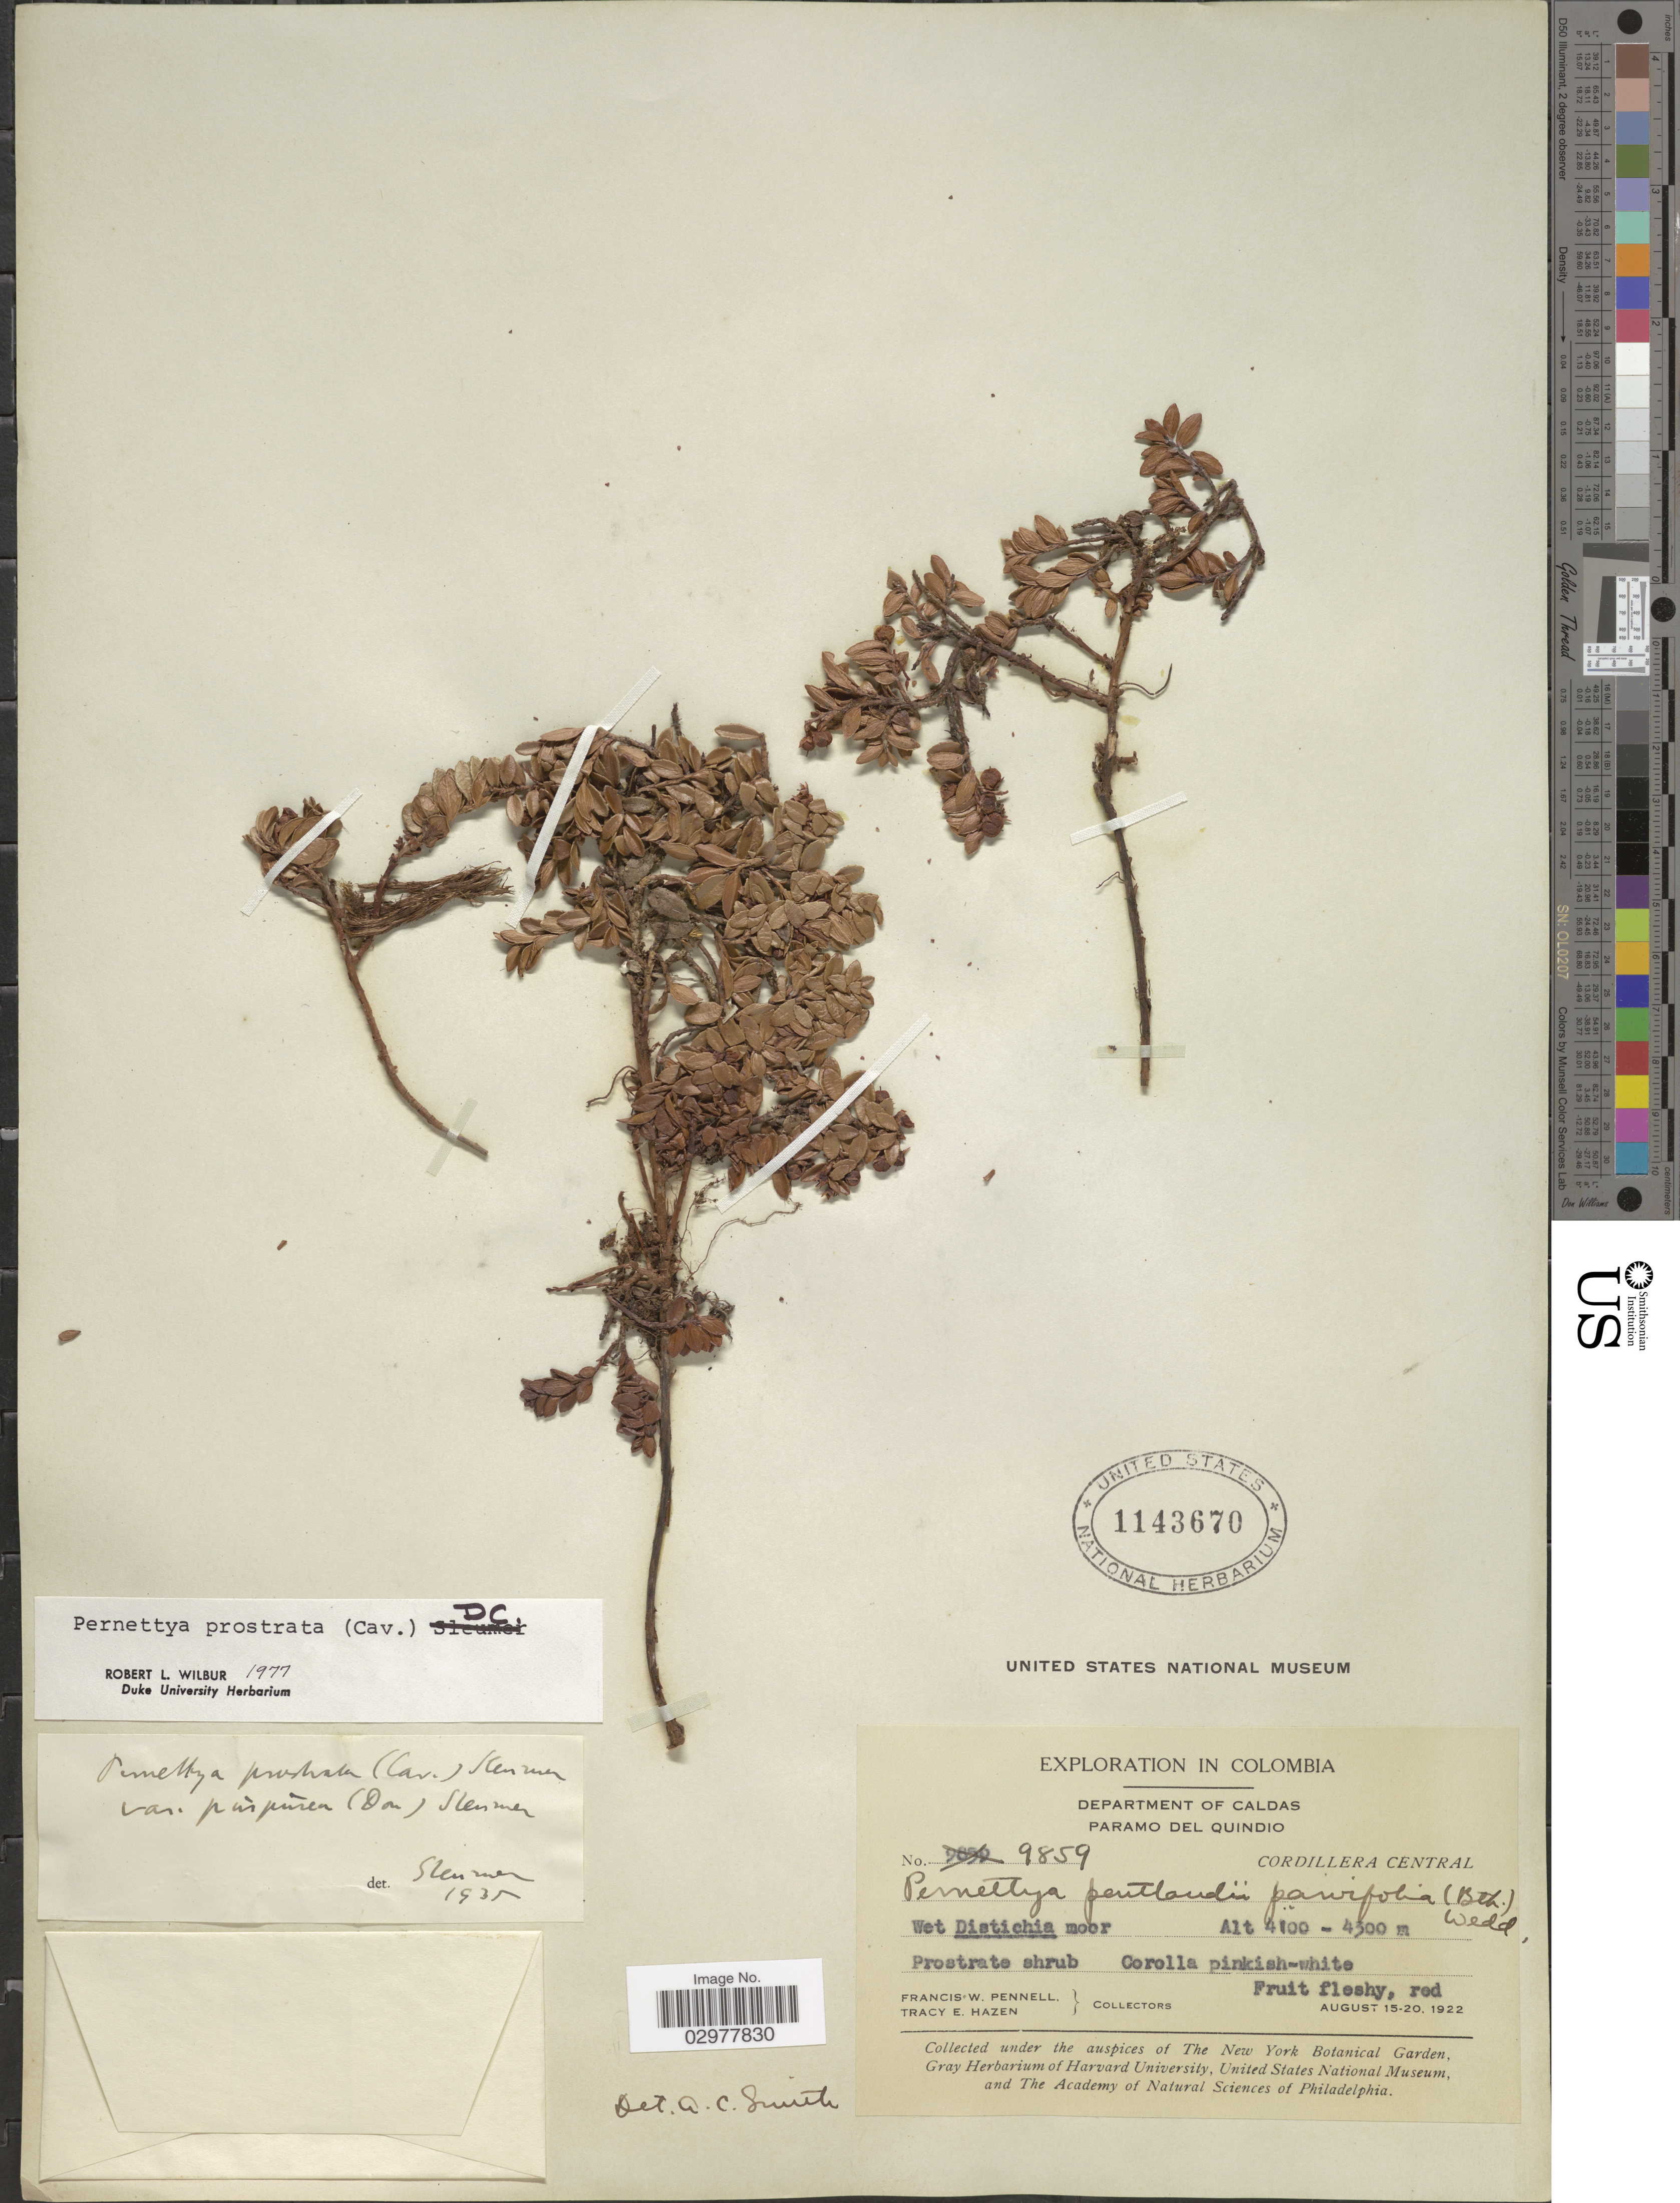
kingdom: Plantae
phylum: Tracheophyta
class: Magnoliopsida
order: Ericales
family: Ericaceae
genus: Pernettya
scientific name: Pernettya prostrata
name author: (Cav.) DC.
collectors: F. W. Pennell & T. E. Hazen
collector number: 9859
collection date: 1922-08-15/1922-08-20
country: Colombia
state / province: Caldas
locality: Department of Caldas, Paramo del Quindio, Cordillera Central.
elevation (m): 4100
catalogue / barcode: US 1143670